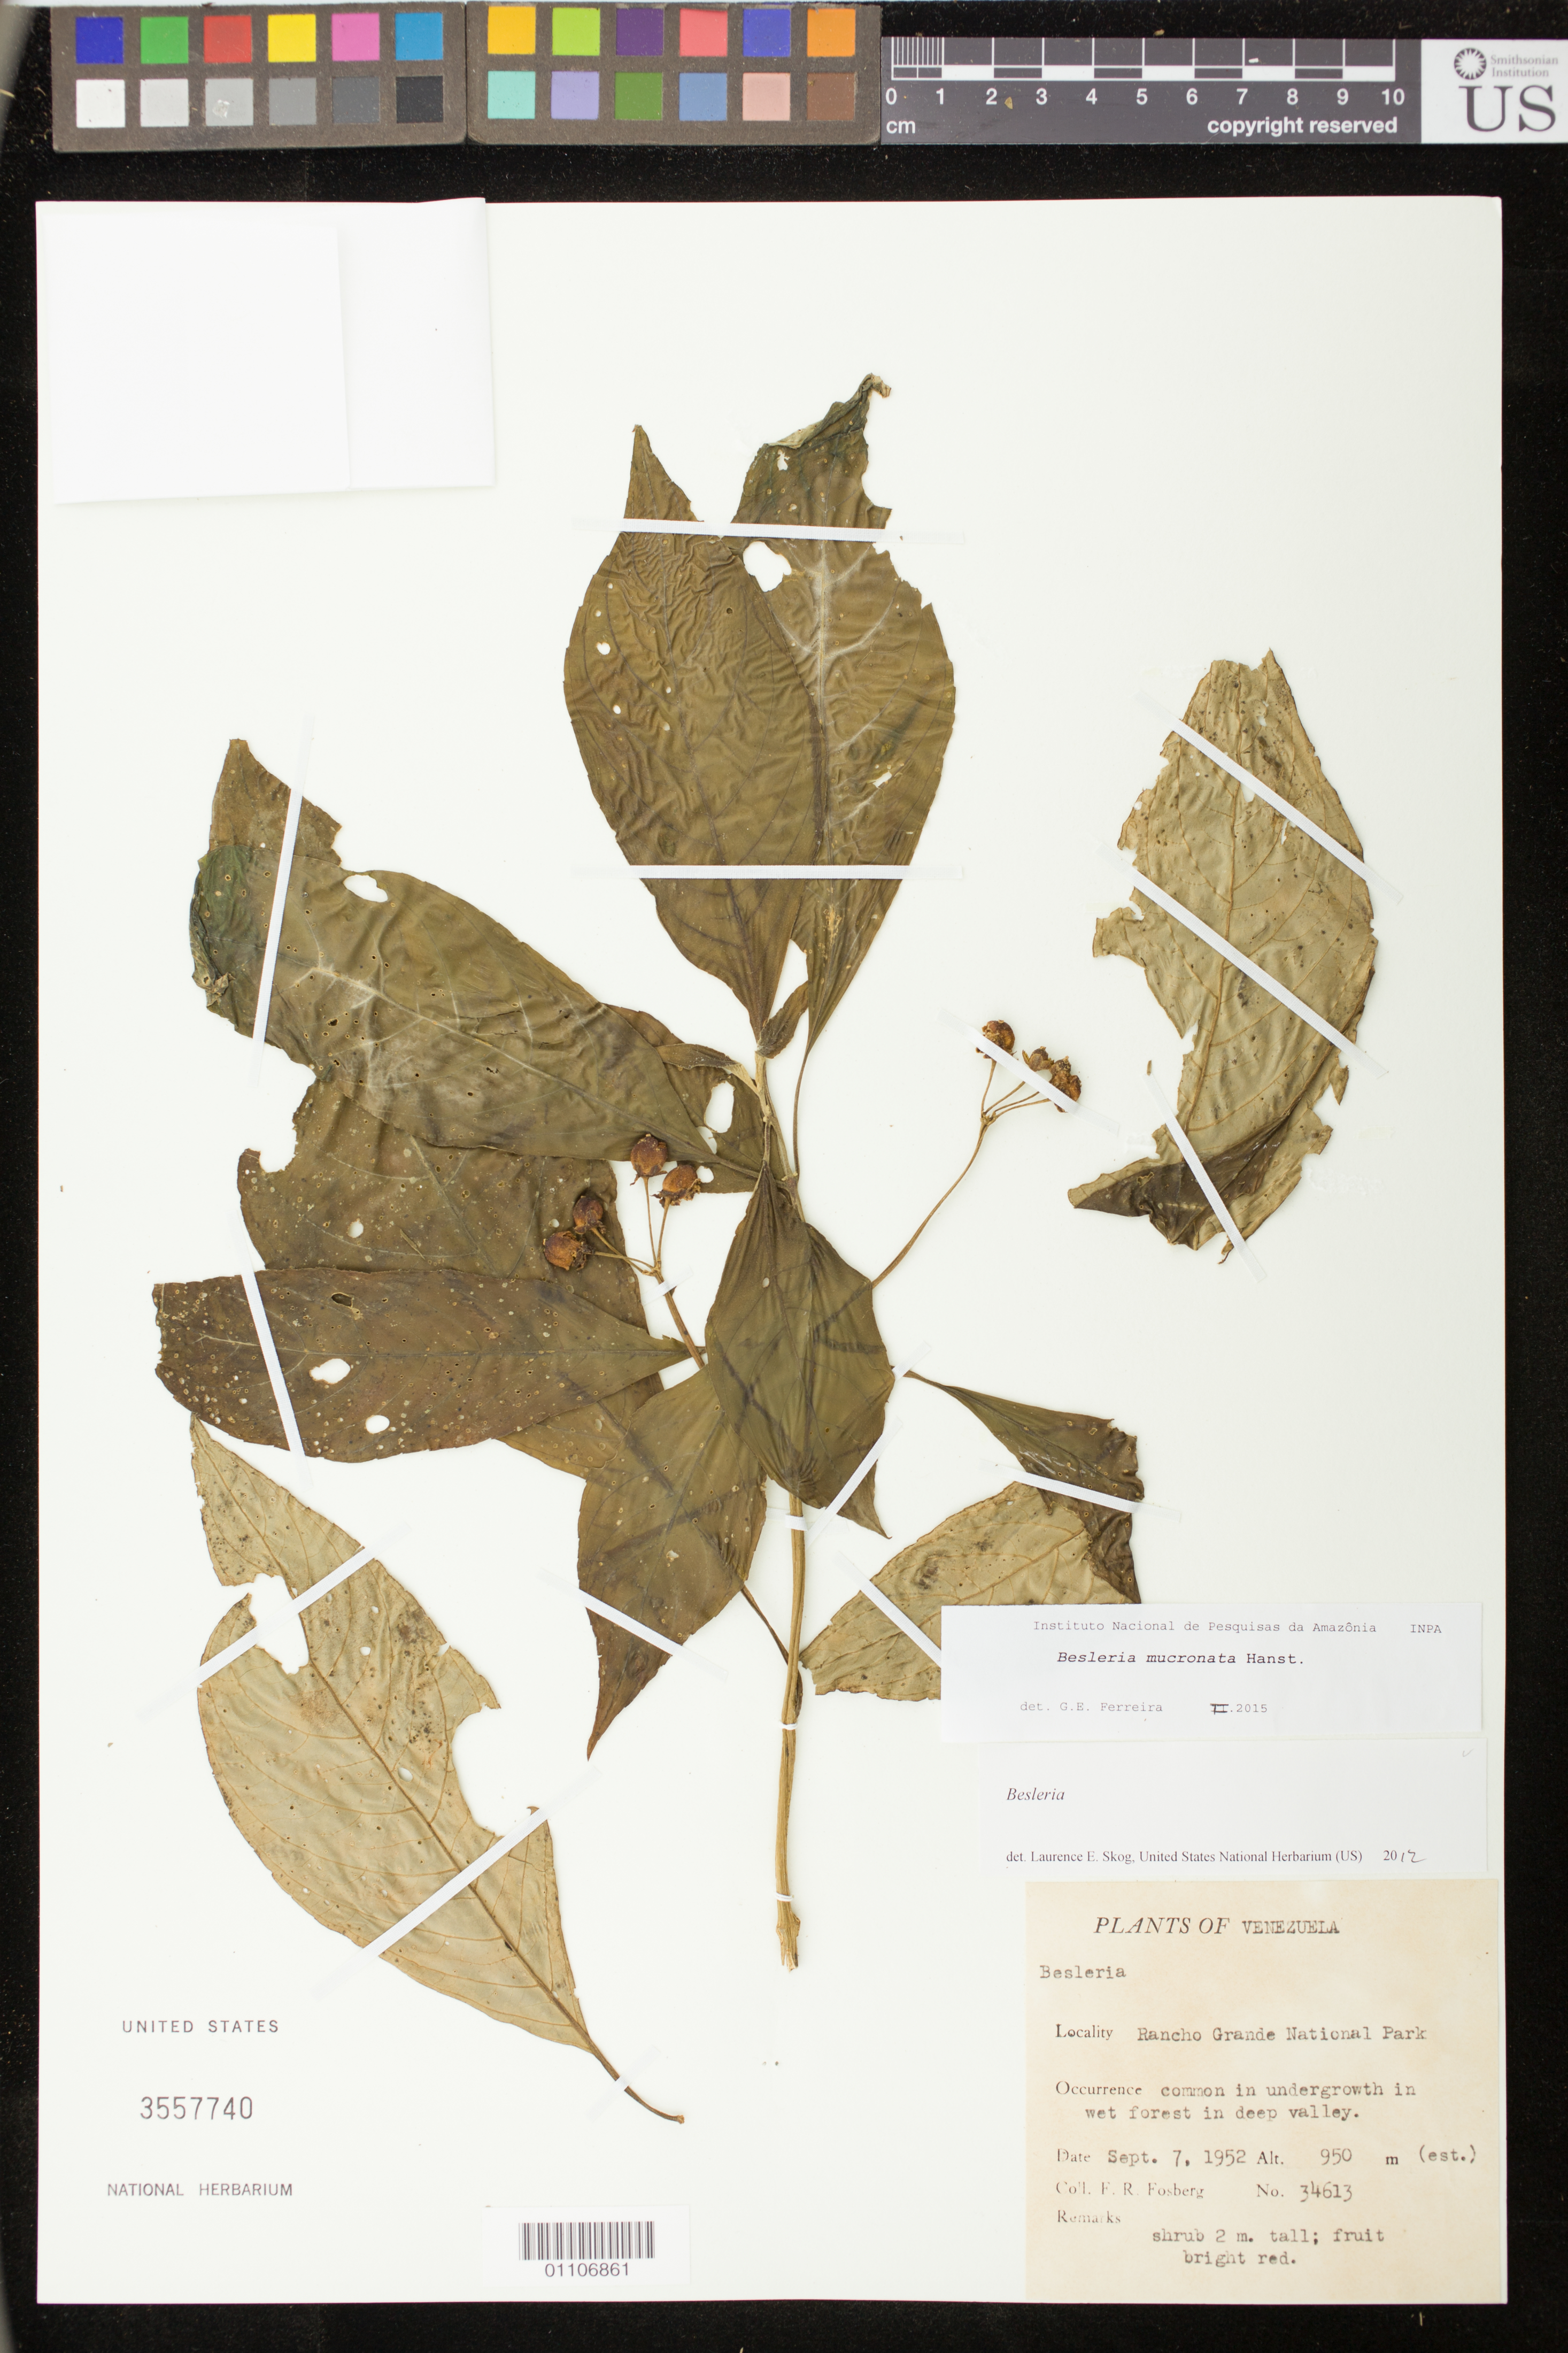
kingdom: Plantae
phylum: Tracheophyta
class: Magnoliopsida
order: Lamiales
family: Gesneriaceae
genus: Besleria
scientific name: Besleria melancholica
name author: (Vell.) C.V. Morton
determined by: Ferreira, G. E.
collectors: F. R. Fosberg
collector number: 34613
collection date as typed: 07 Sep 1952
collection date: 1952-09-07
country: Venezuela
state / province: Aragua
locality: Rancho Grande National Park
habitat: Common in undergrowth in wet forest in deep valley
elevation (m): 950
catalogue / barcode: US 3557740